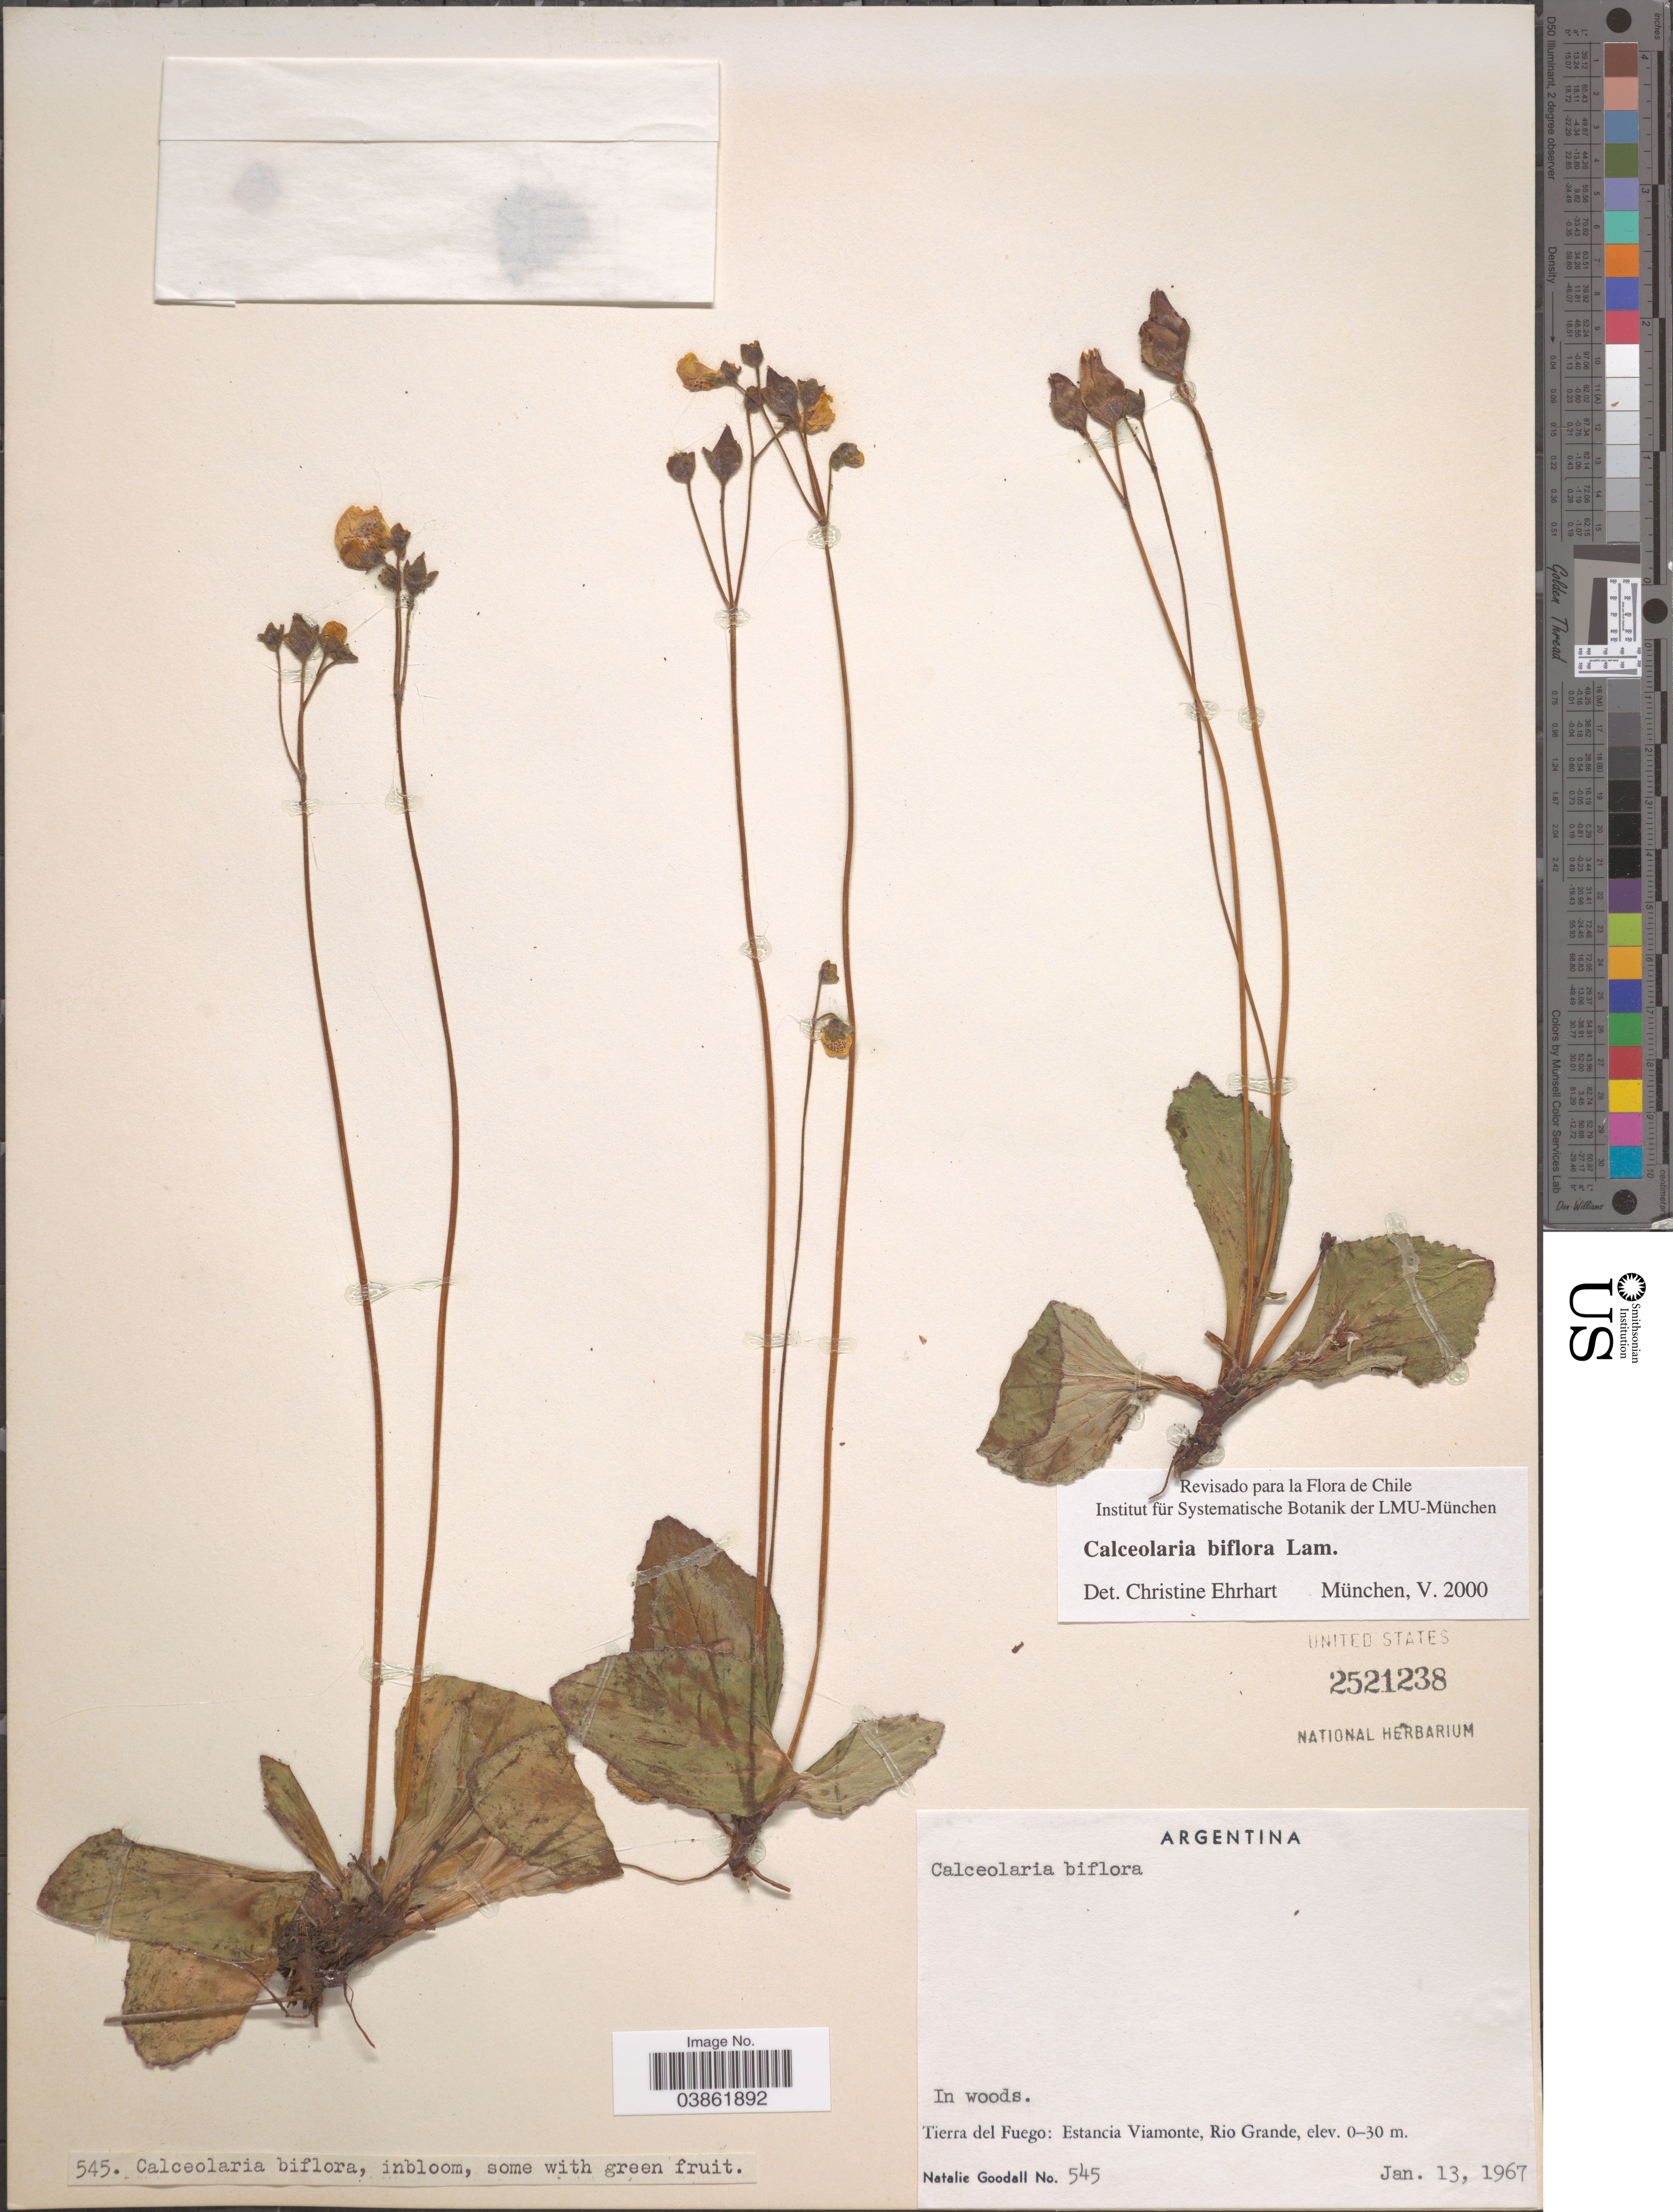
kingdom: Plantae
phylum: Tracheophyta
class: Magnoliopsida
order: Lamiales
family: Calceolariaceae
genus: Calceolaria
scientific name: Calceolaria biflora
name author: Lam.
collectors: N. Goodall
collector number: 545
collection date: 1967-01-13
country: Argentina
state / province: Tierra del Fuego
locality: Estancia Viamonte, Rio Grande.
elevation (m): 0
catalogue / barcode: US 2521238